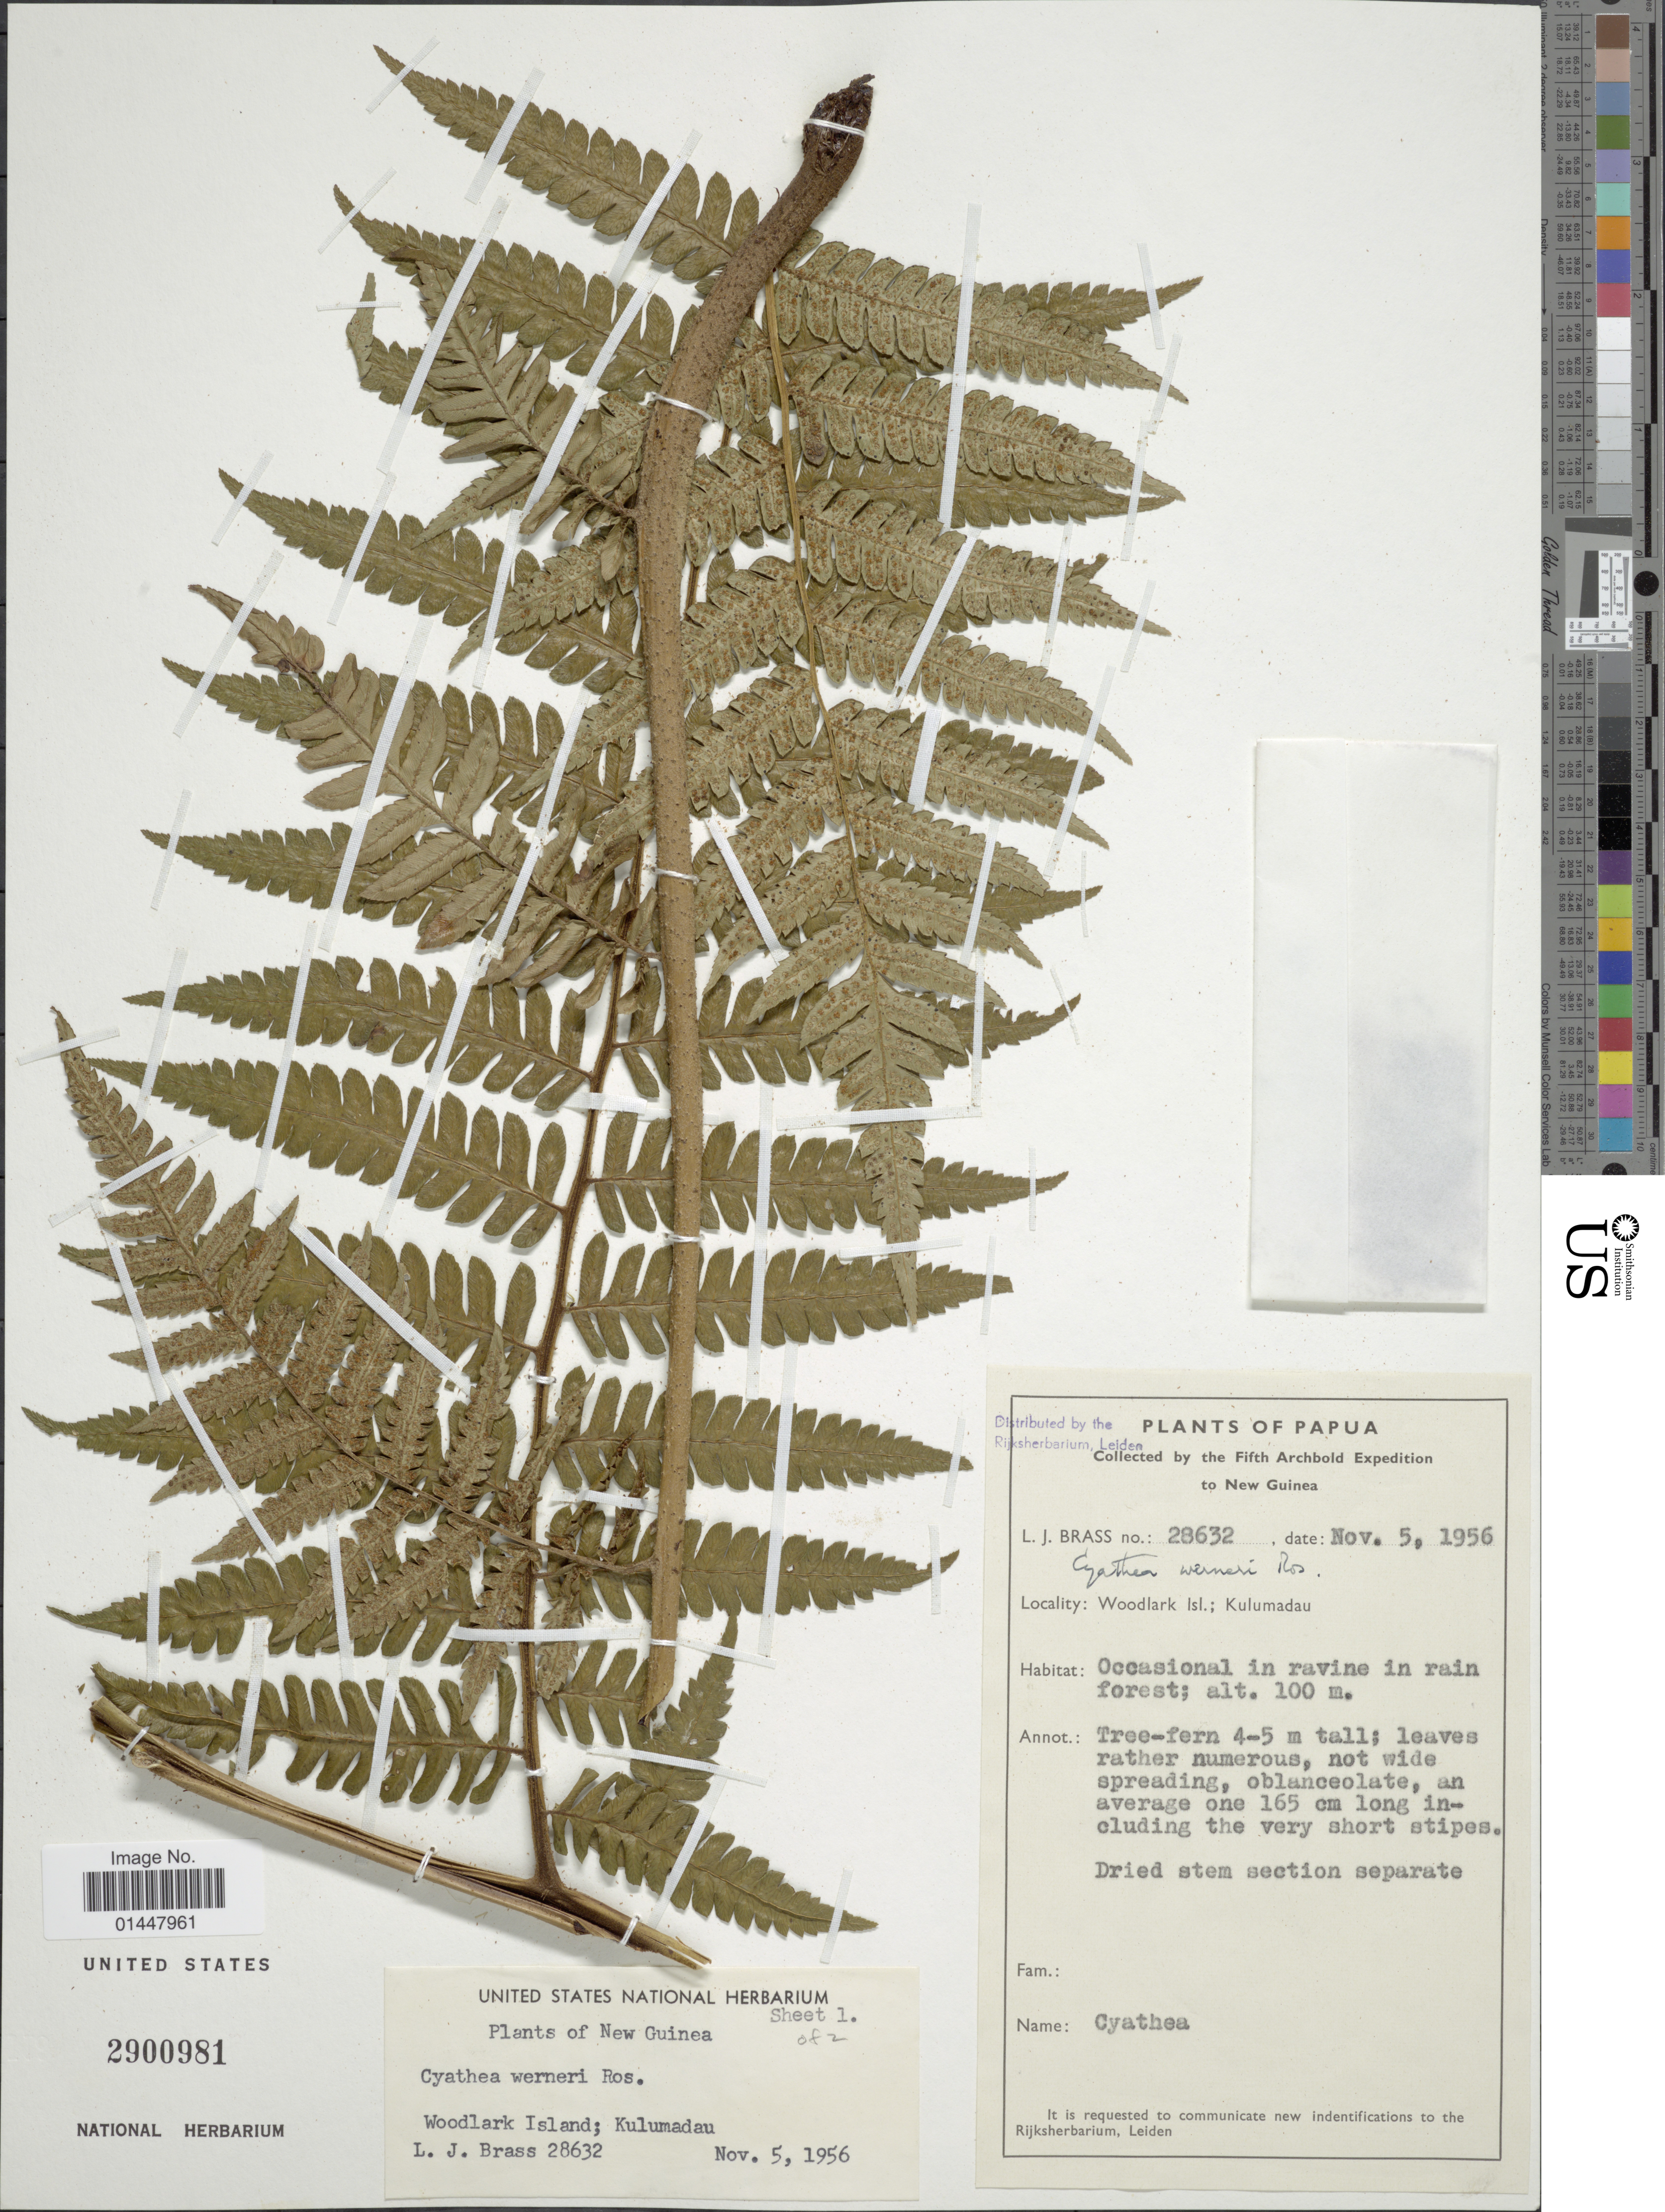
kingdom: Plantae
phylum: Tracheophyta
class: Polypodiopsida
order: Cyatheales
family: Cyatheaceae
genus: Sphaeropteris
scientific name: Sphaeropteris werneri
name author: (Rosenst.) R.M. Tryon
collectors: L. J. Brass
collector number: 28632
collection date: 1956-11-05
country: Papua New Guinea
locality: New Guinea, Papua, Woodlark Isl. ; Kulumadau.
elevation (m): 100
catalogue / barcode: US 2900981